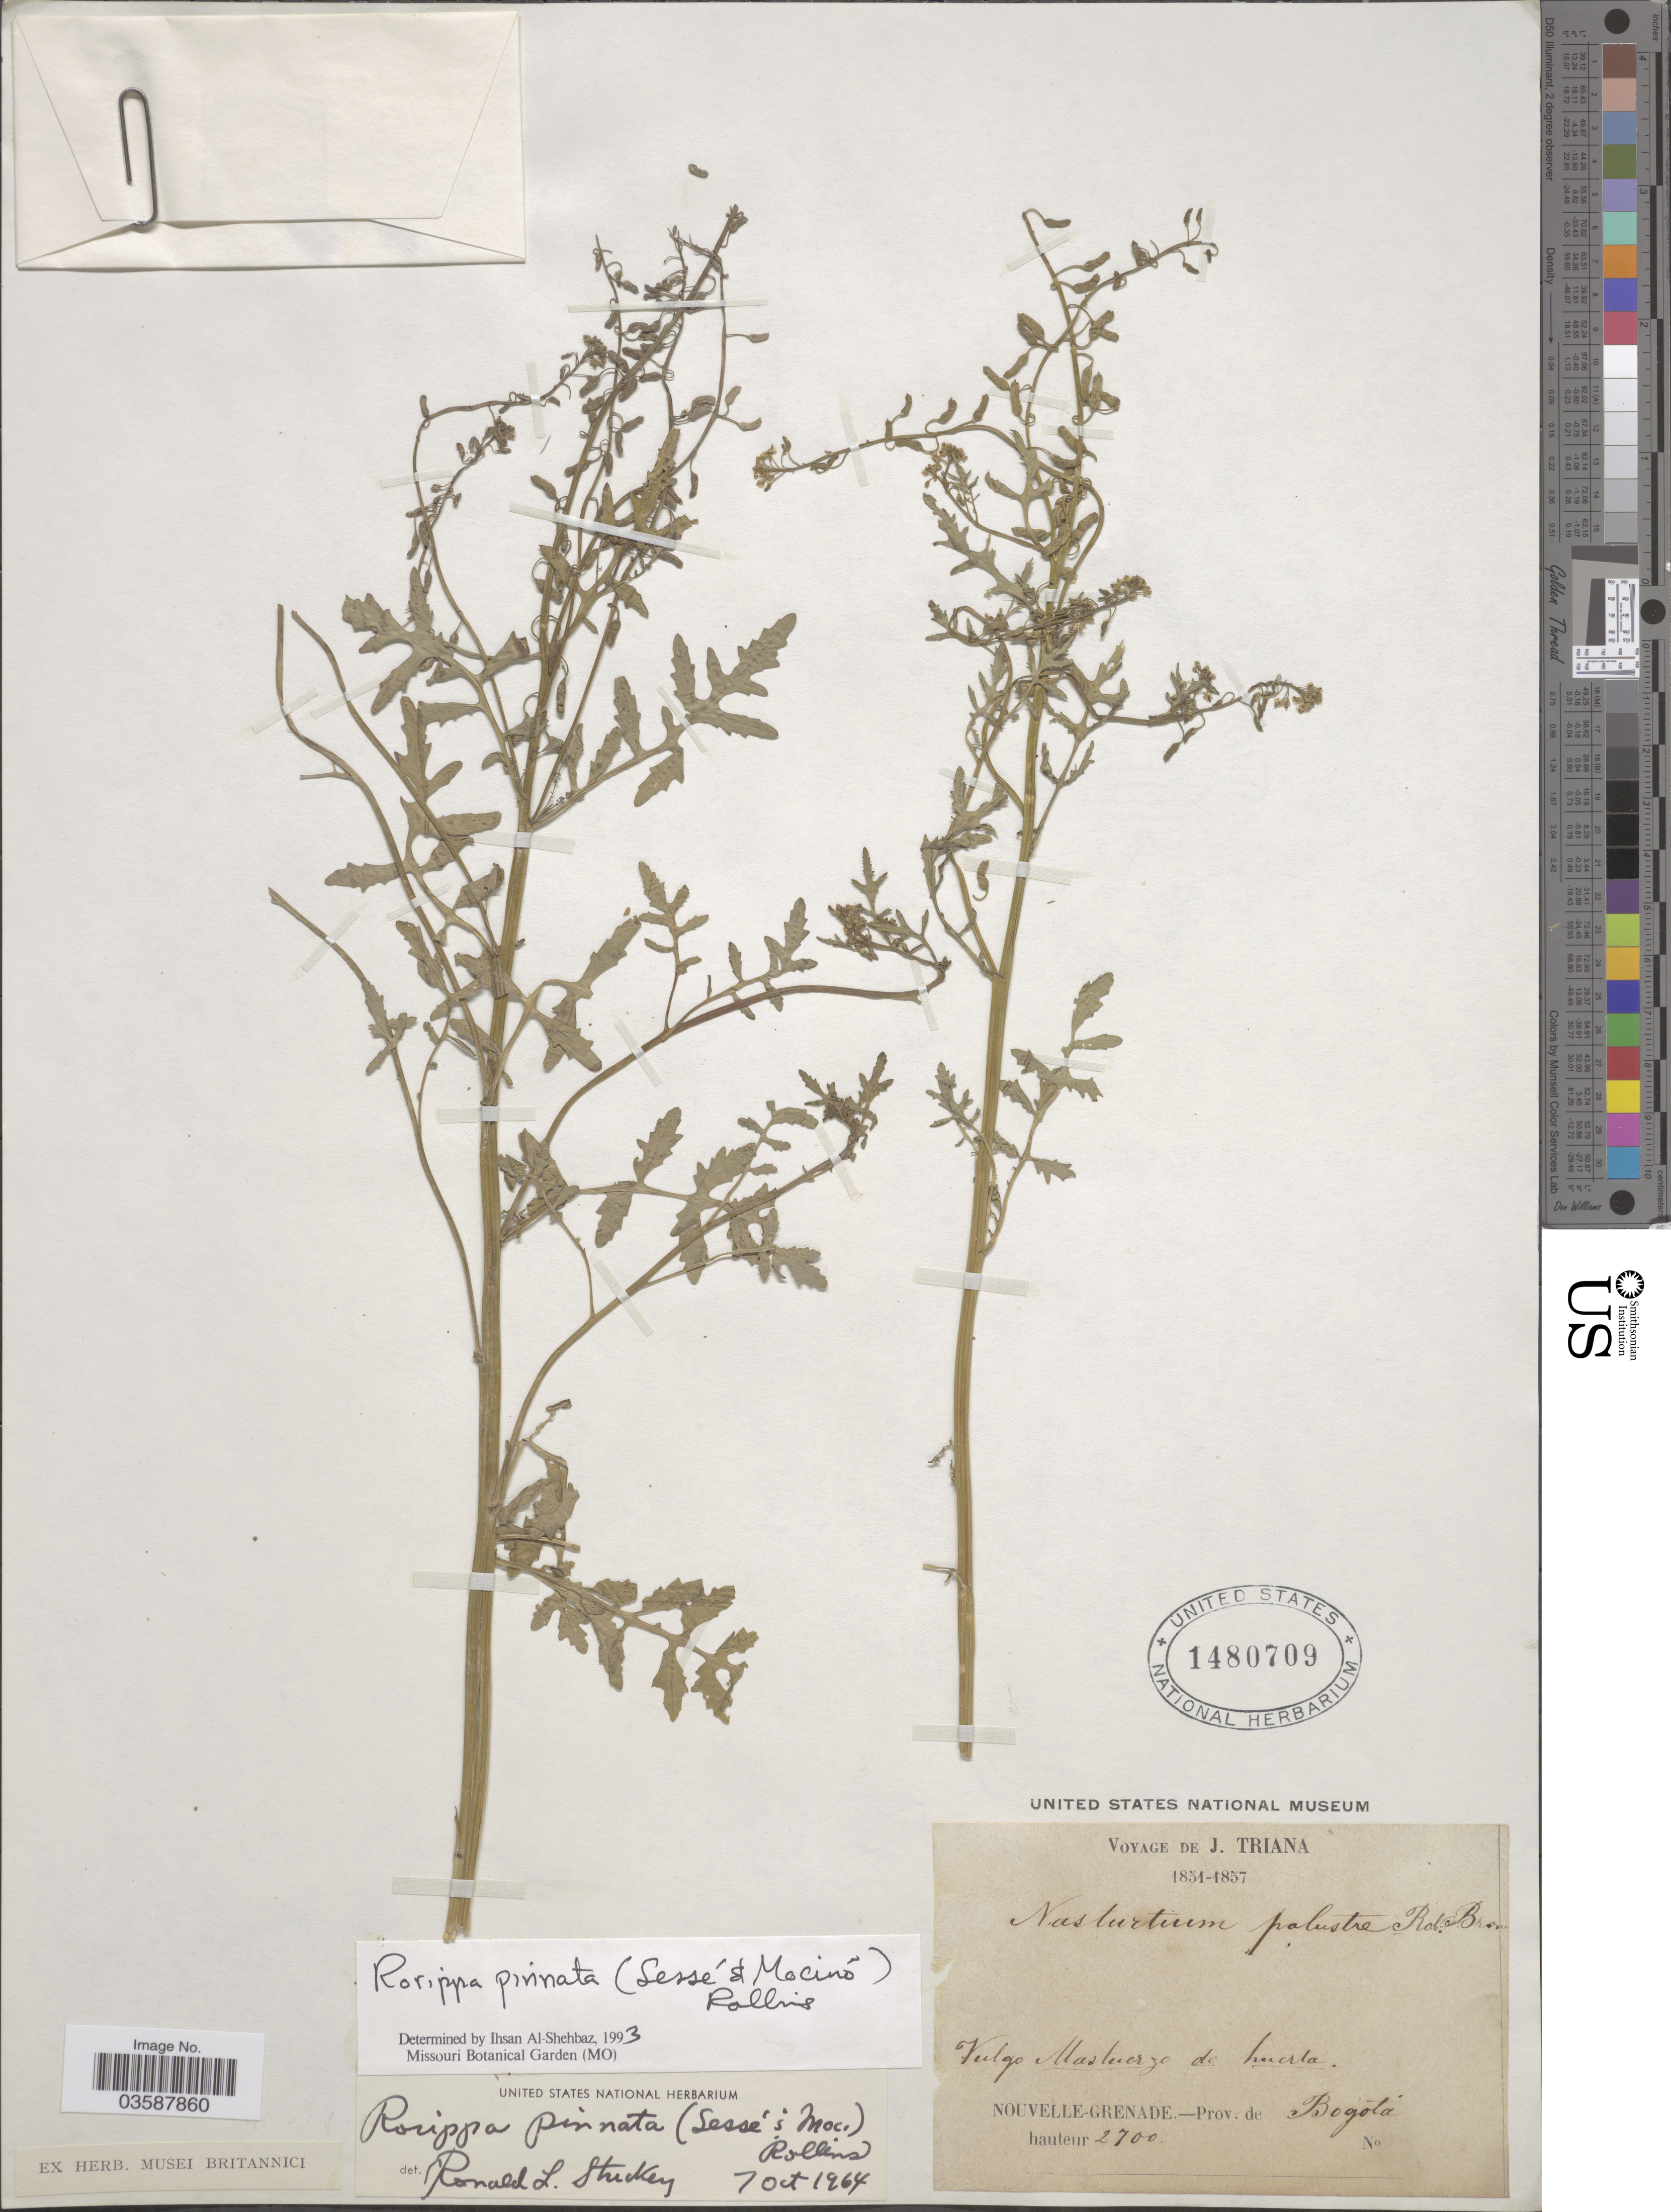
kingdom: Plantae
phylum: Tracheophyta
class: Magnoliopsida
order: Brassicales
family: Brassicaceae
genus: Rorippa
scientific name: Rorippa pinnata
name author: (Sessé & Moc.) Rollins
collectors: J. Triana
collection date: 1851/1857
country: Colombia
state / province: Bogota D.C.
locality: Vulgo Masteurzo de huerta. Nouvelle-Grenade. Prov. de Bogotá.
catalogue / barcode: US 1480709